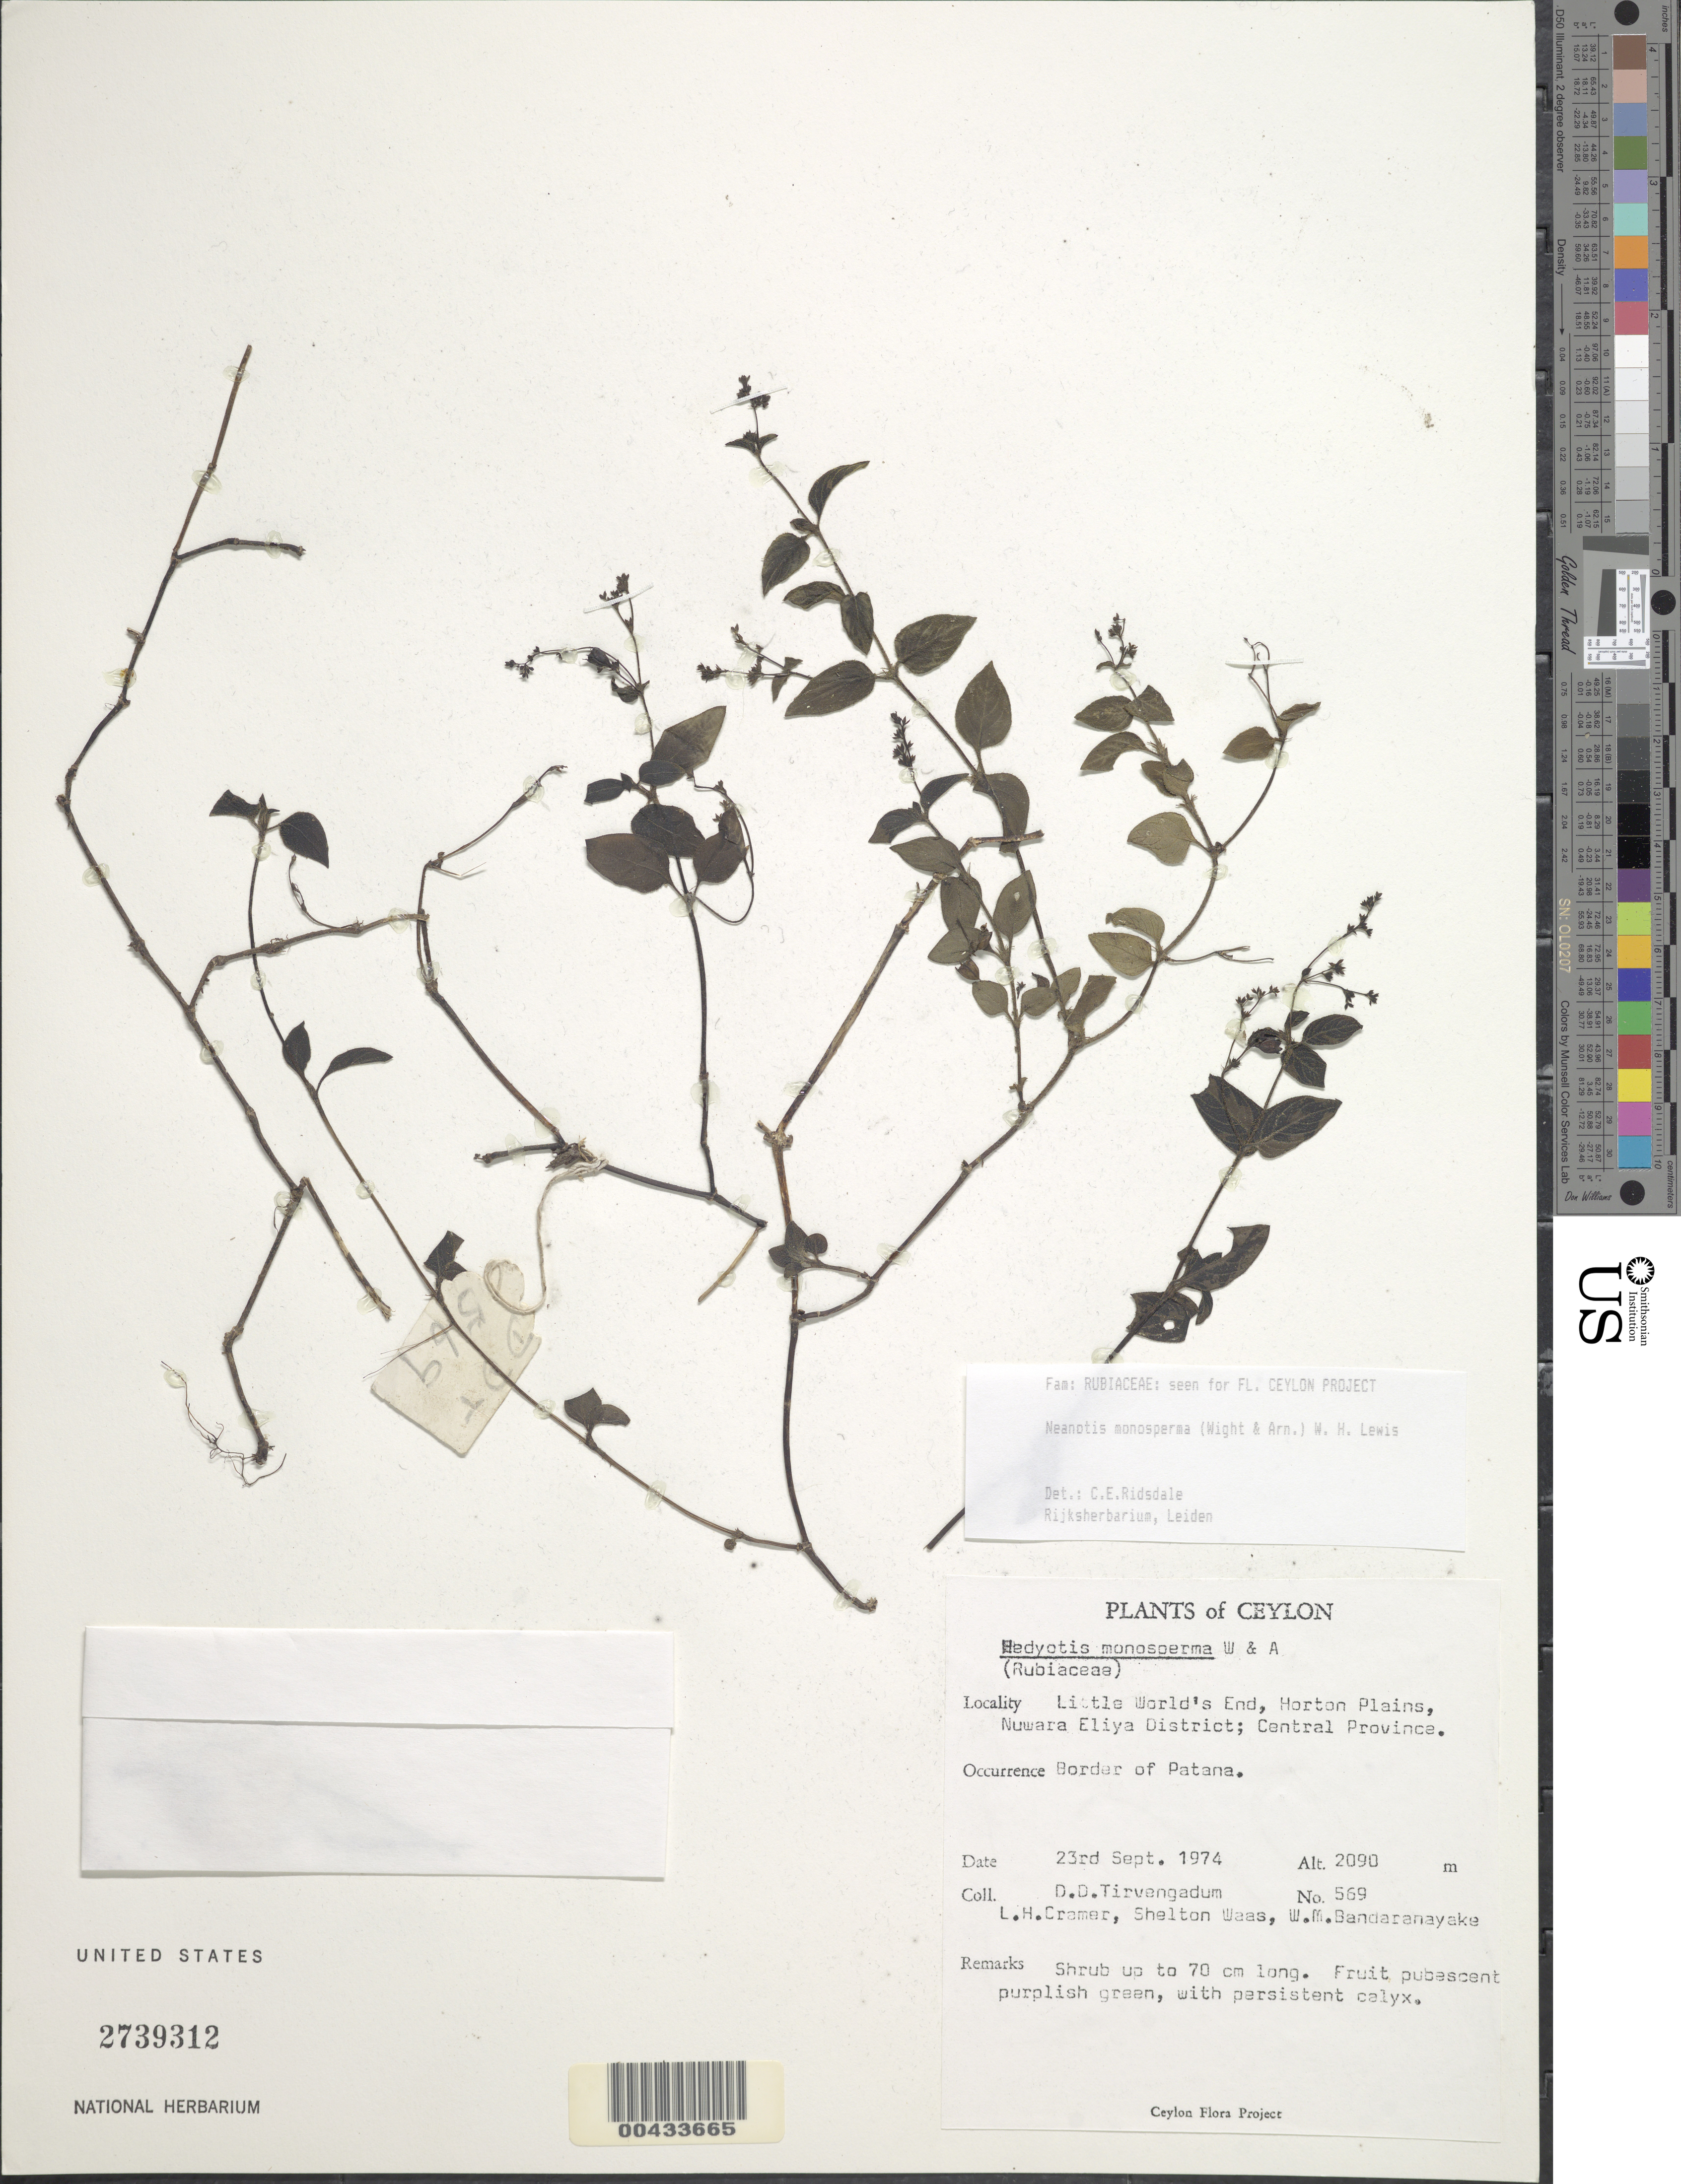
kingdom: Plantae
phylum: Tracheophyta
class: Magnoliopsida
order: Gentianales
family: Rubiaceae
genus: Neanotis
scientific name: Neanotis monosperma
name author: (Wight & Arn.) W.H. Lewis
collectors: D. Tirvengadum, L. H. Cramer, S. Waas & W. Bandaranayake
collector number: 569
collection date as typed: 23 Sep 1974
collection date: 1974-09-23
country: Sri Lanka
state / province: Central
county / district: Nuwara Eliya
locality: Horton Plains, Little World's End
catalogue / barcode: US 2739312